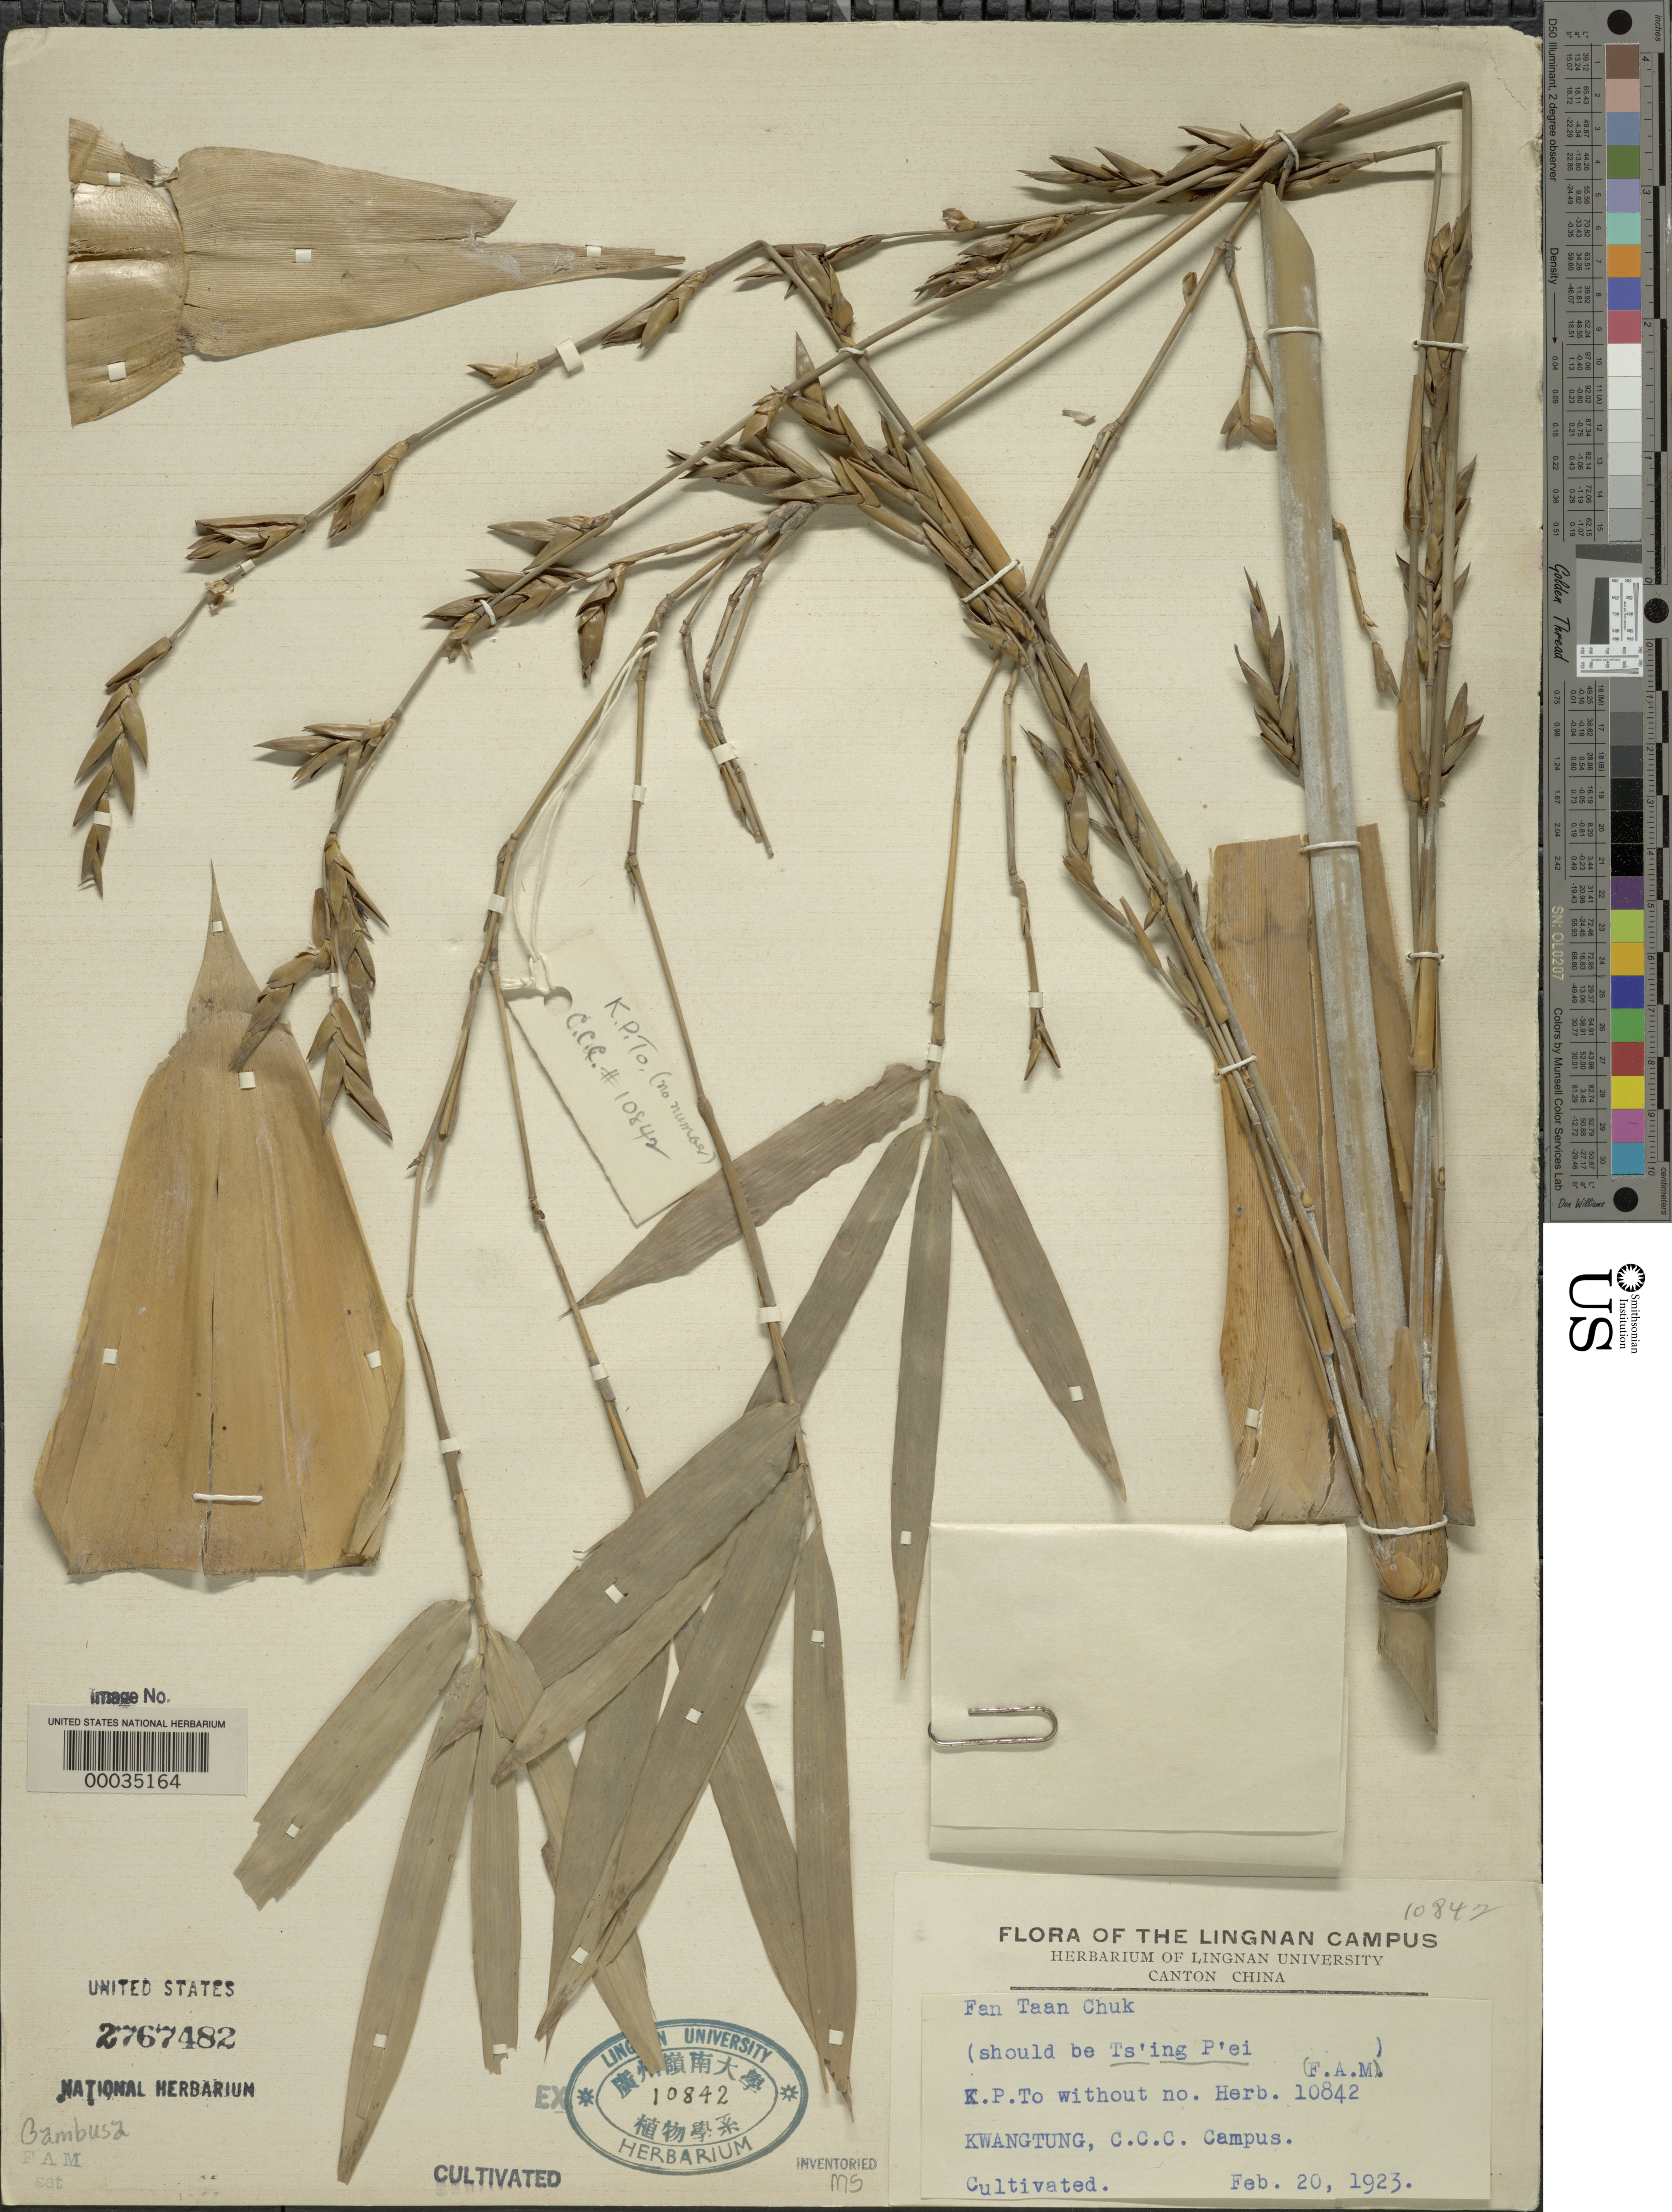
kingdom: Plantae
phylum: Tracheophyta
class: Liliopsida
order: Poales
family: Poaceae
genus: Bambusa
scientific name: Bambusa sp.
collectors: T. C. Fan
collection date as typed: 20 Feb 1923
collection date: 1923-02-20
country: China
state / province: Guangdong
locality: Canton christian college campus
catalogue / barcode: US 2767482